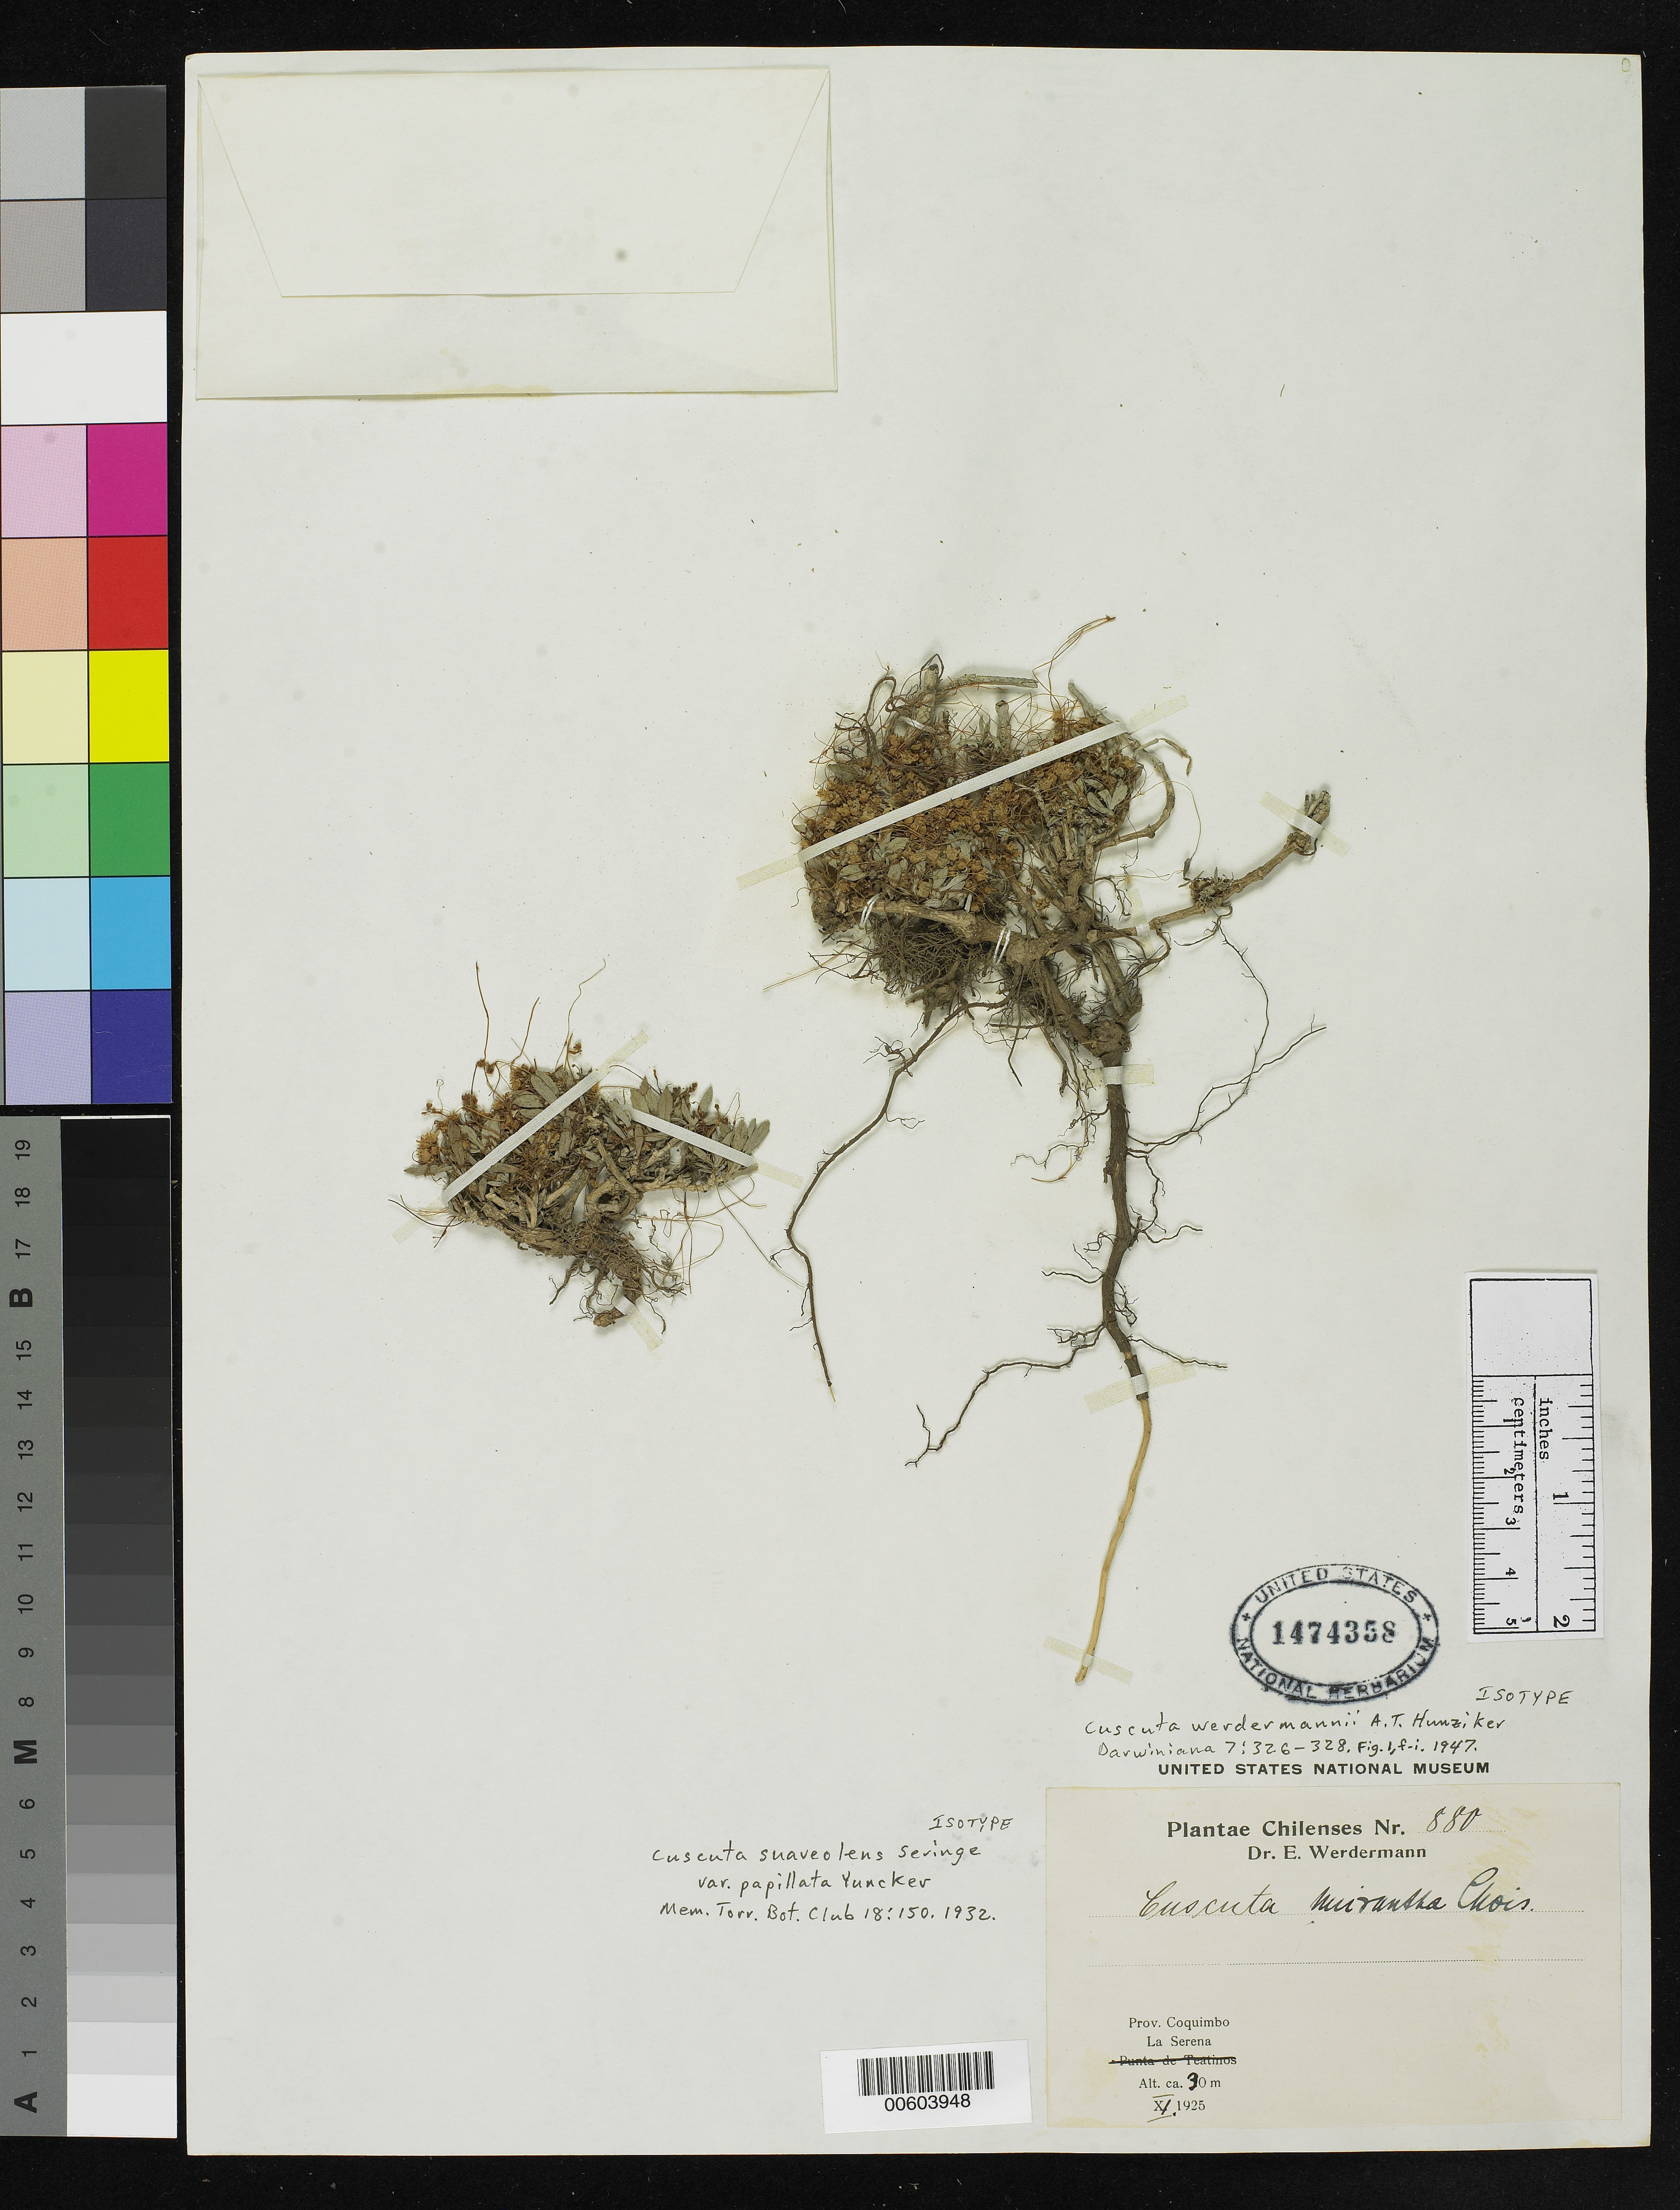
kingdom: Plantae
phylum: Tracheophyta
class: Magnoliopsida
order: Solanales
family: Convolvulaceae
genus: Cuscuta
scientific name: Cuscuta suaveolens var. papillata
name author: Yunck.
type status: Isotype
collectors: E. Werdermann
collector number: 880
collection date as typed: XI 1925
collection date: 1925-11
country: Chile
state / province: Coquimbo (IV)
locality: La Serena.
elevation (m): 30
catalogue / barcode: US 1474358